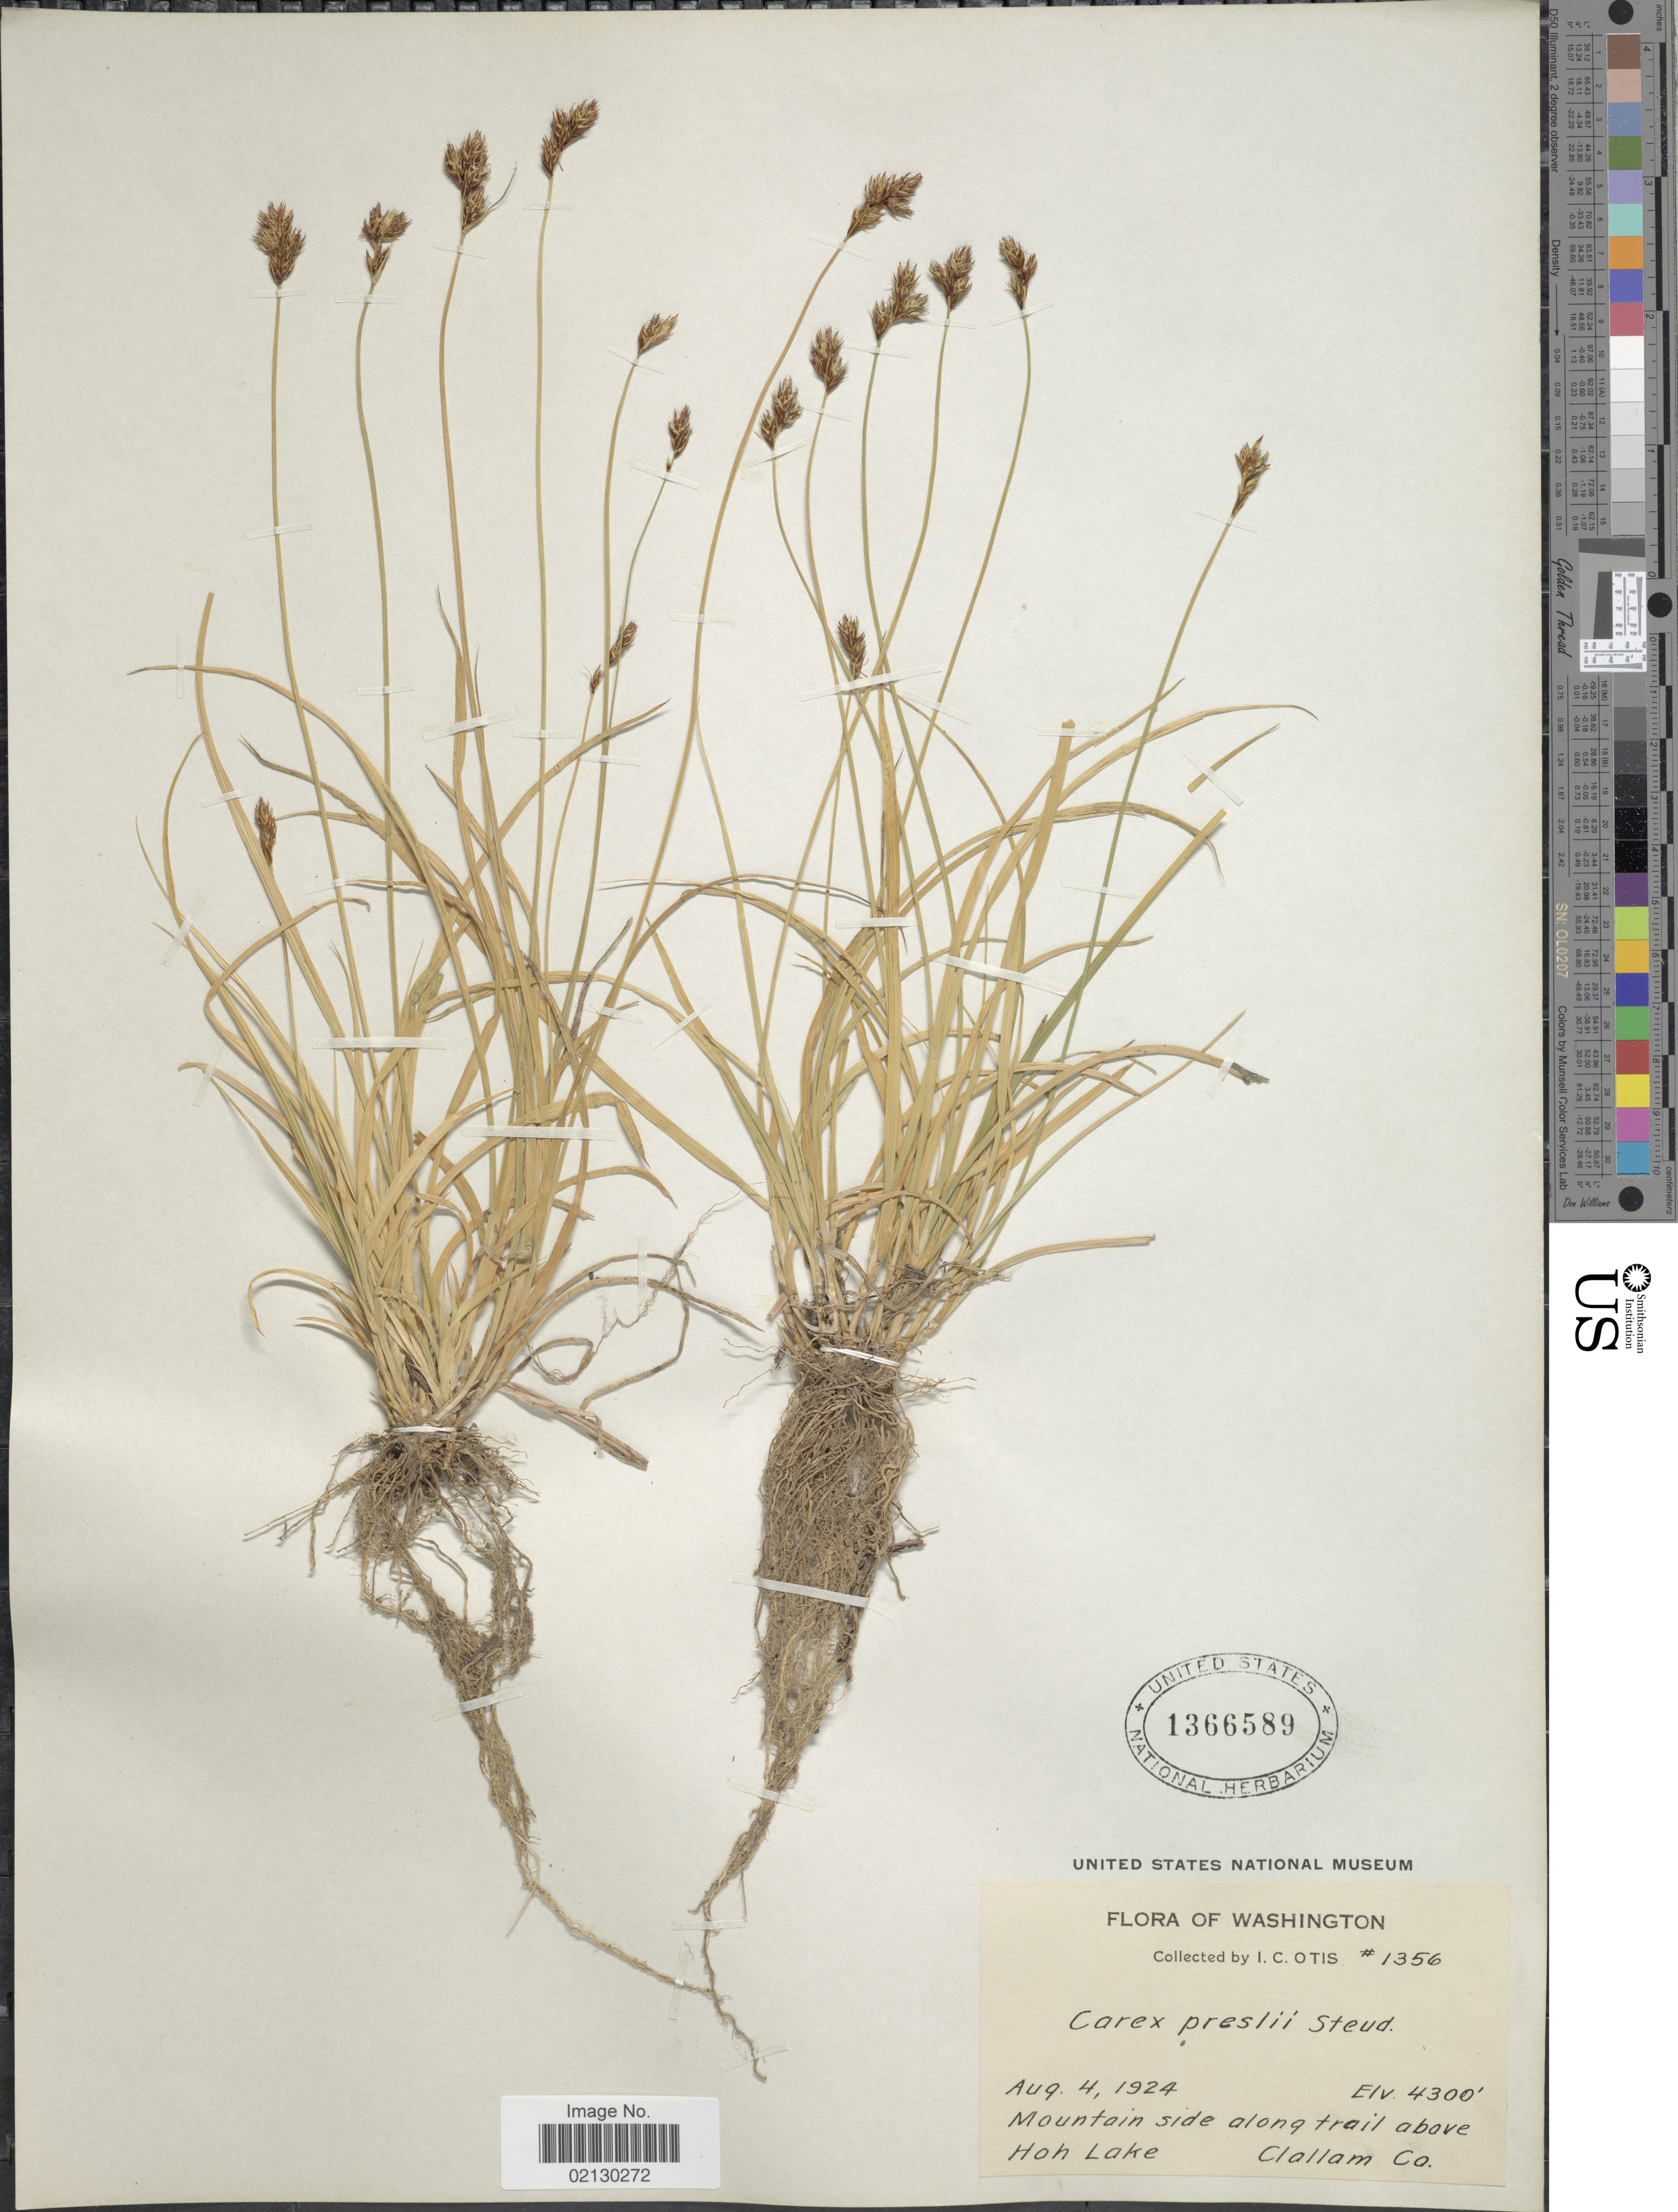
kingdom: Plantae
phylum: Tracheophyta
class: Liliopsida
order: Poales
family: Cyperaceae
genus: Carex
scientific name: Carex preslii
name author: Steud.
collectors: I. C. Otis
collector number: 1356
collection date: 1924-08-04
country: United States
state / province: Washington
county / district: Clallam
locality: Mountain side along trail above Hah Lake, Clallam Co.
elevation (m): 1311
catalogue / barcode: US 1366589